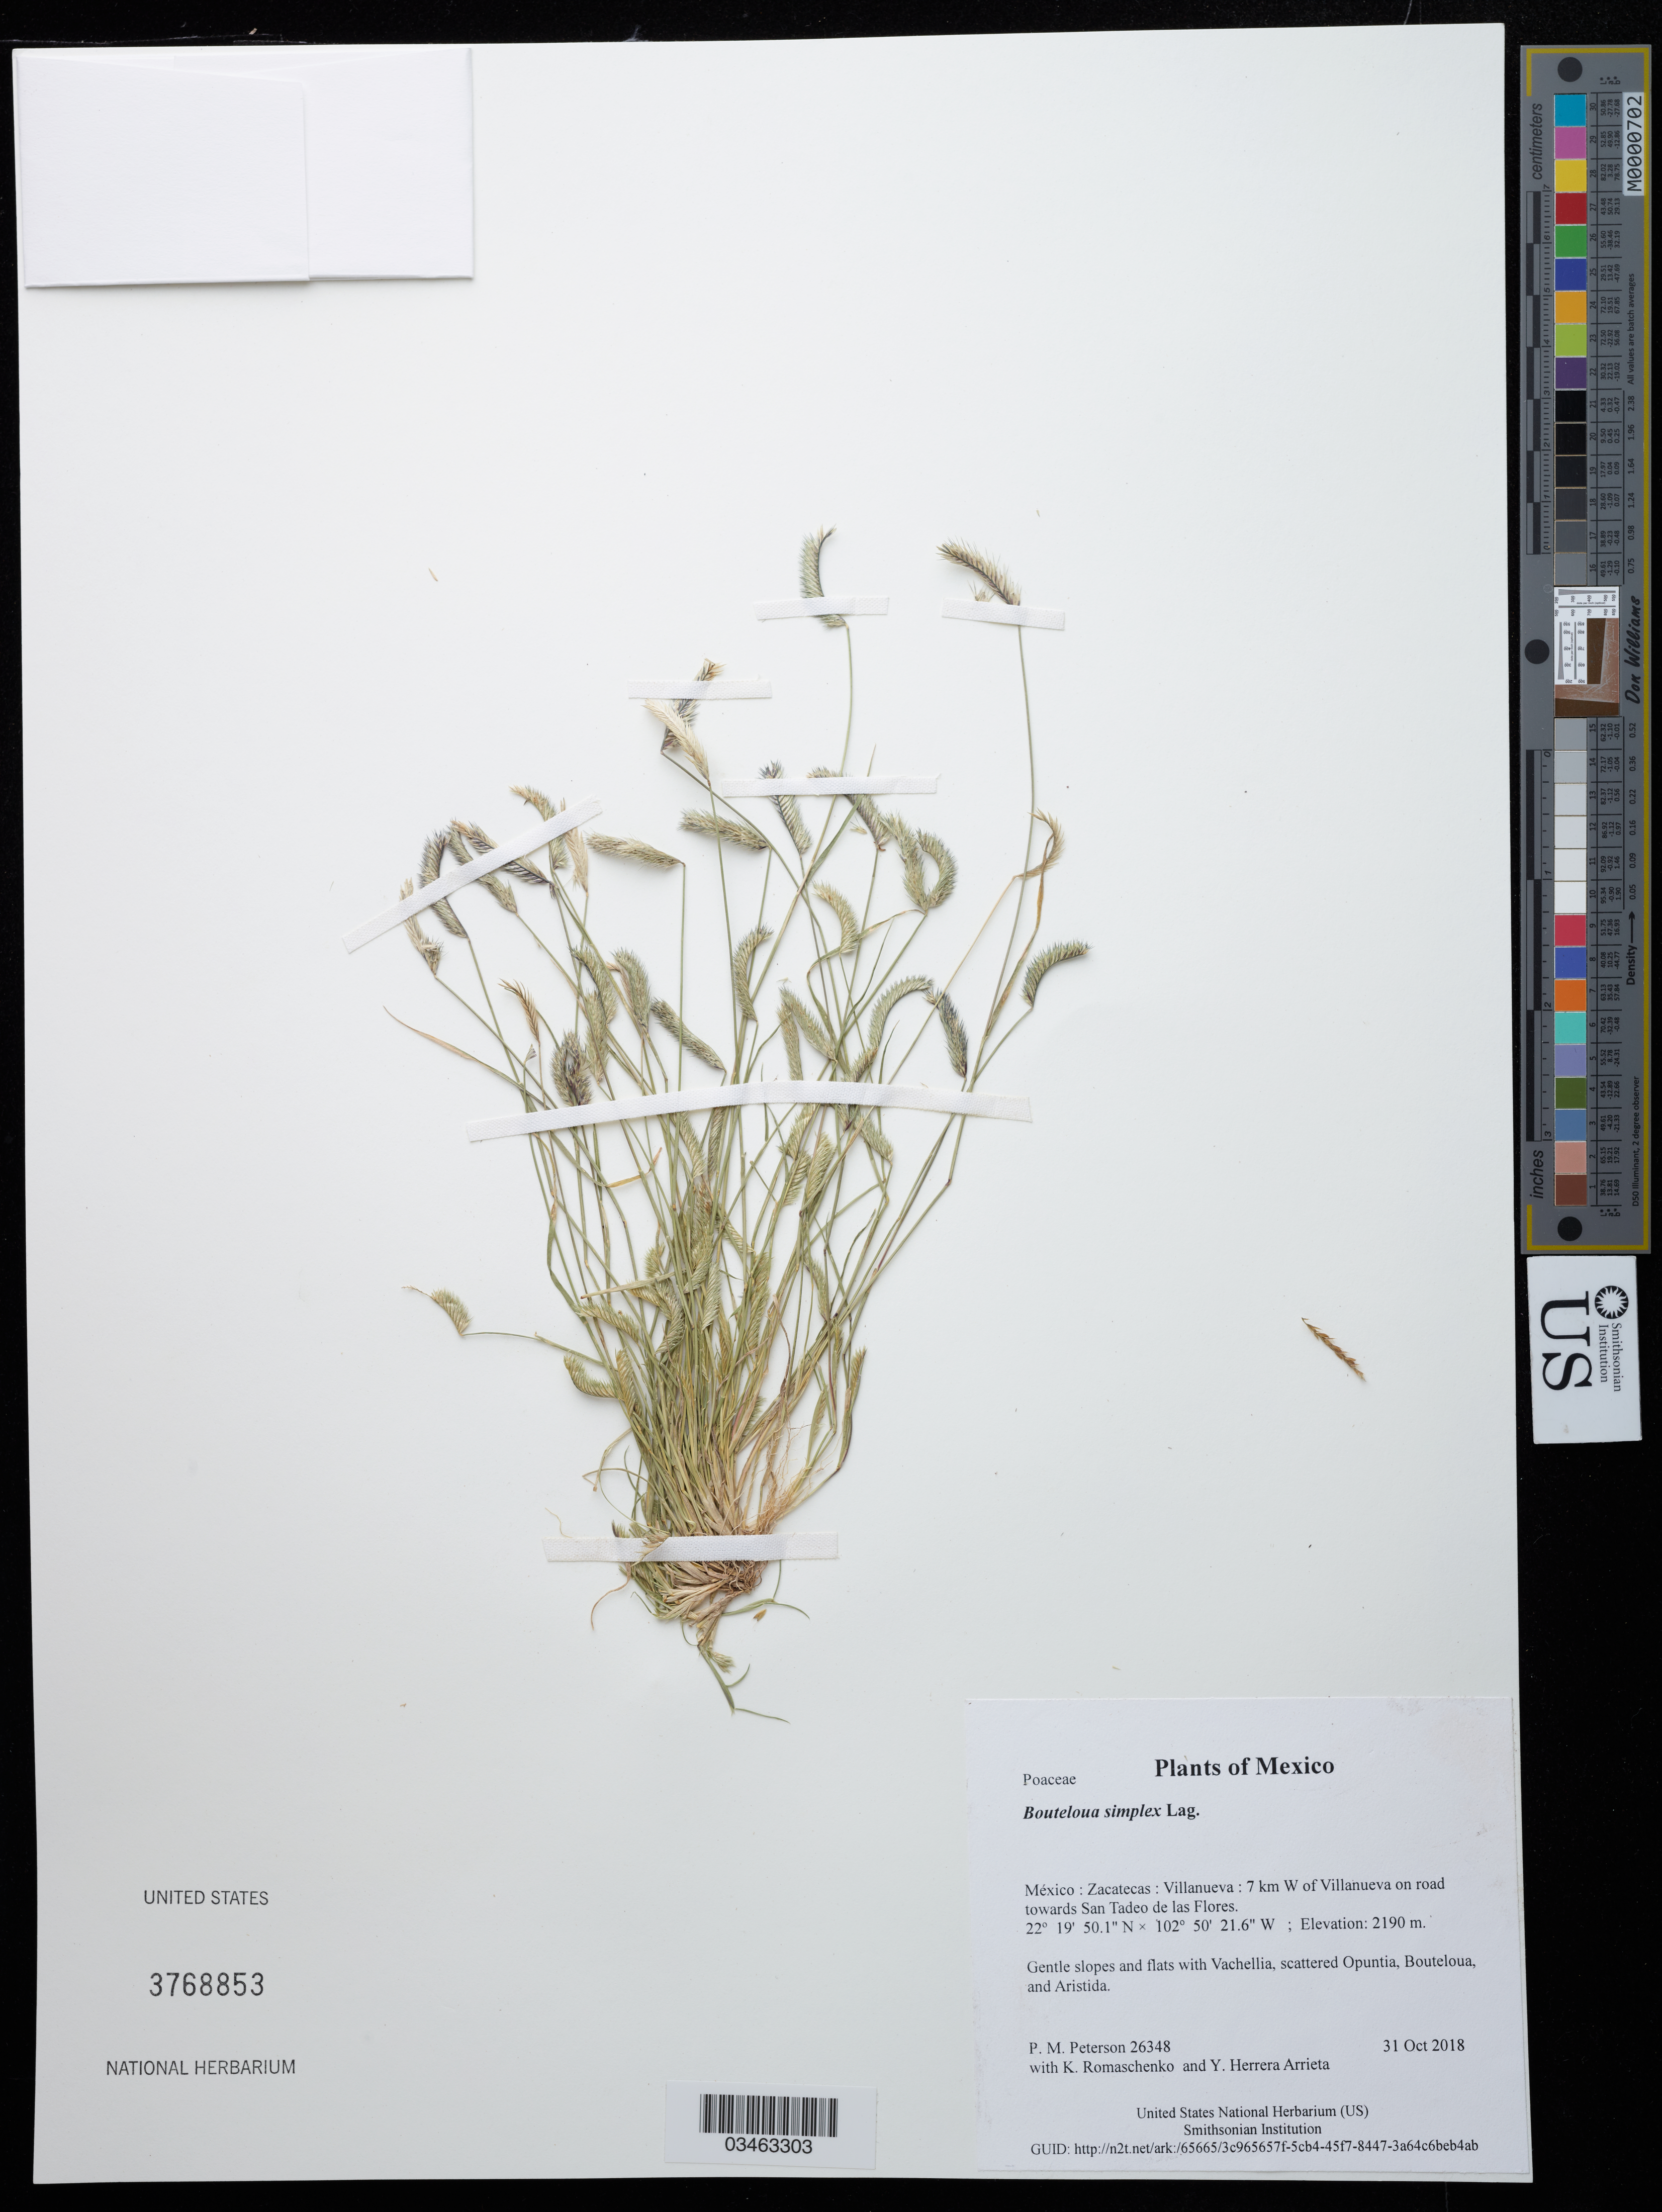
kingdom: Plantae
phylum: Tracheophyta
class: Liliopsida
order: Poales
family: Poaceae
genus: Bouteloua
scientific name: Bouteloua simplex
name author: Lag.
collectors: P. M. Peterson, K. Romaschenko & Y. Herrera Arrieta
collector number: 26348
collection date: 2018-10-31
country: México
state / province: Zacatecas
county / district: Villanueva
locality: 7 km W of Villanueva on road towards San Tadeo de las Flores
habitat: Gentle slopes and flats with Vachellia, scattered Opuntia, Bouteloua, and Aristida.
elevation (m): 2190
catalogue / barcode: US 3768853